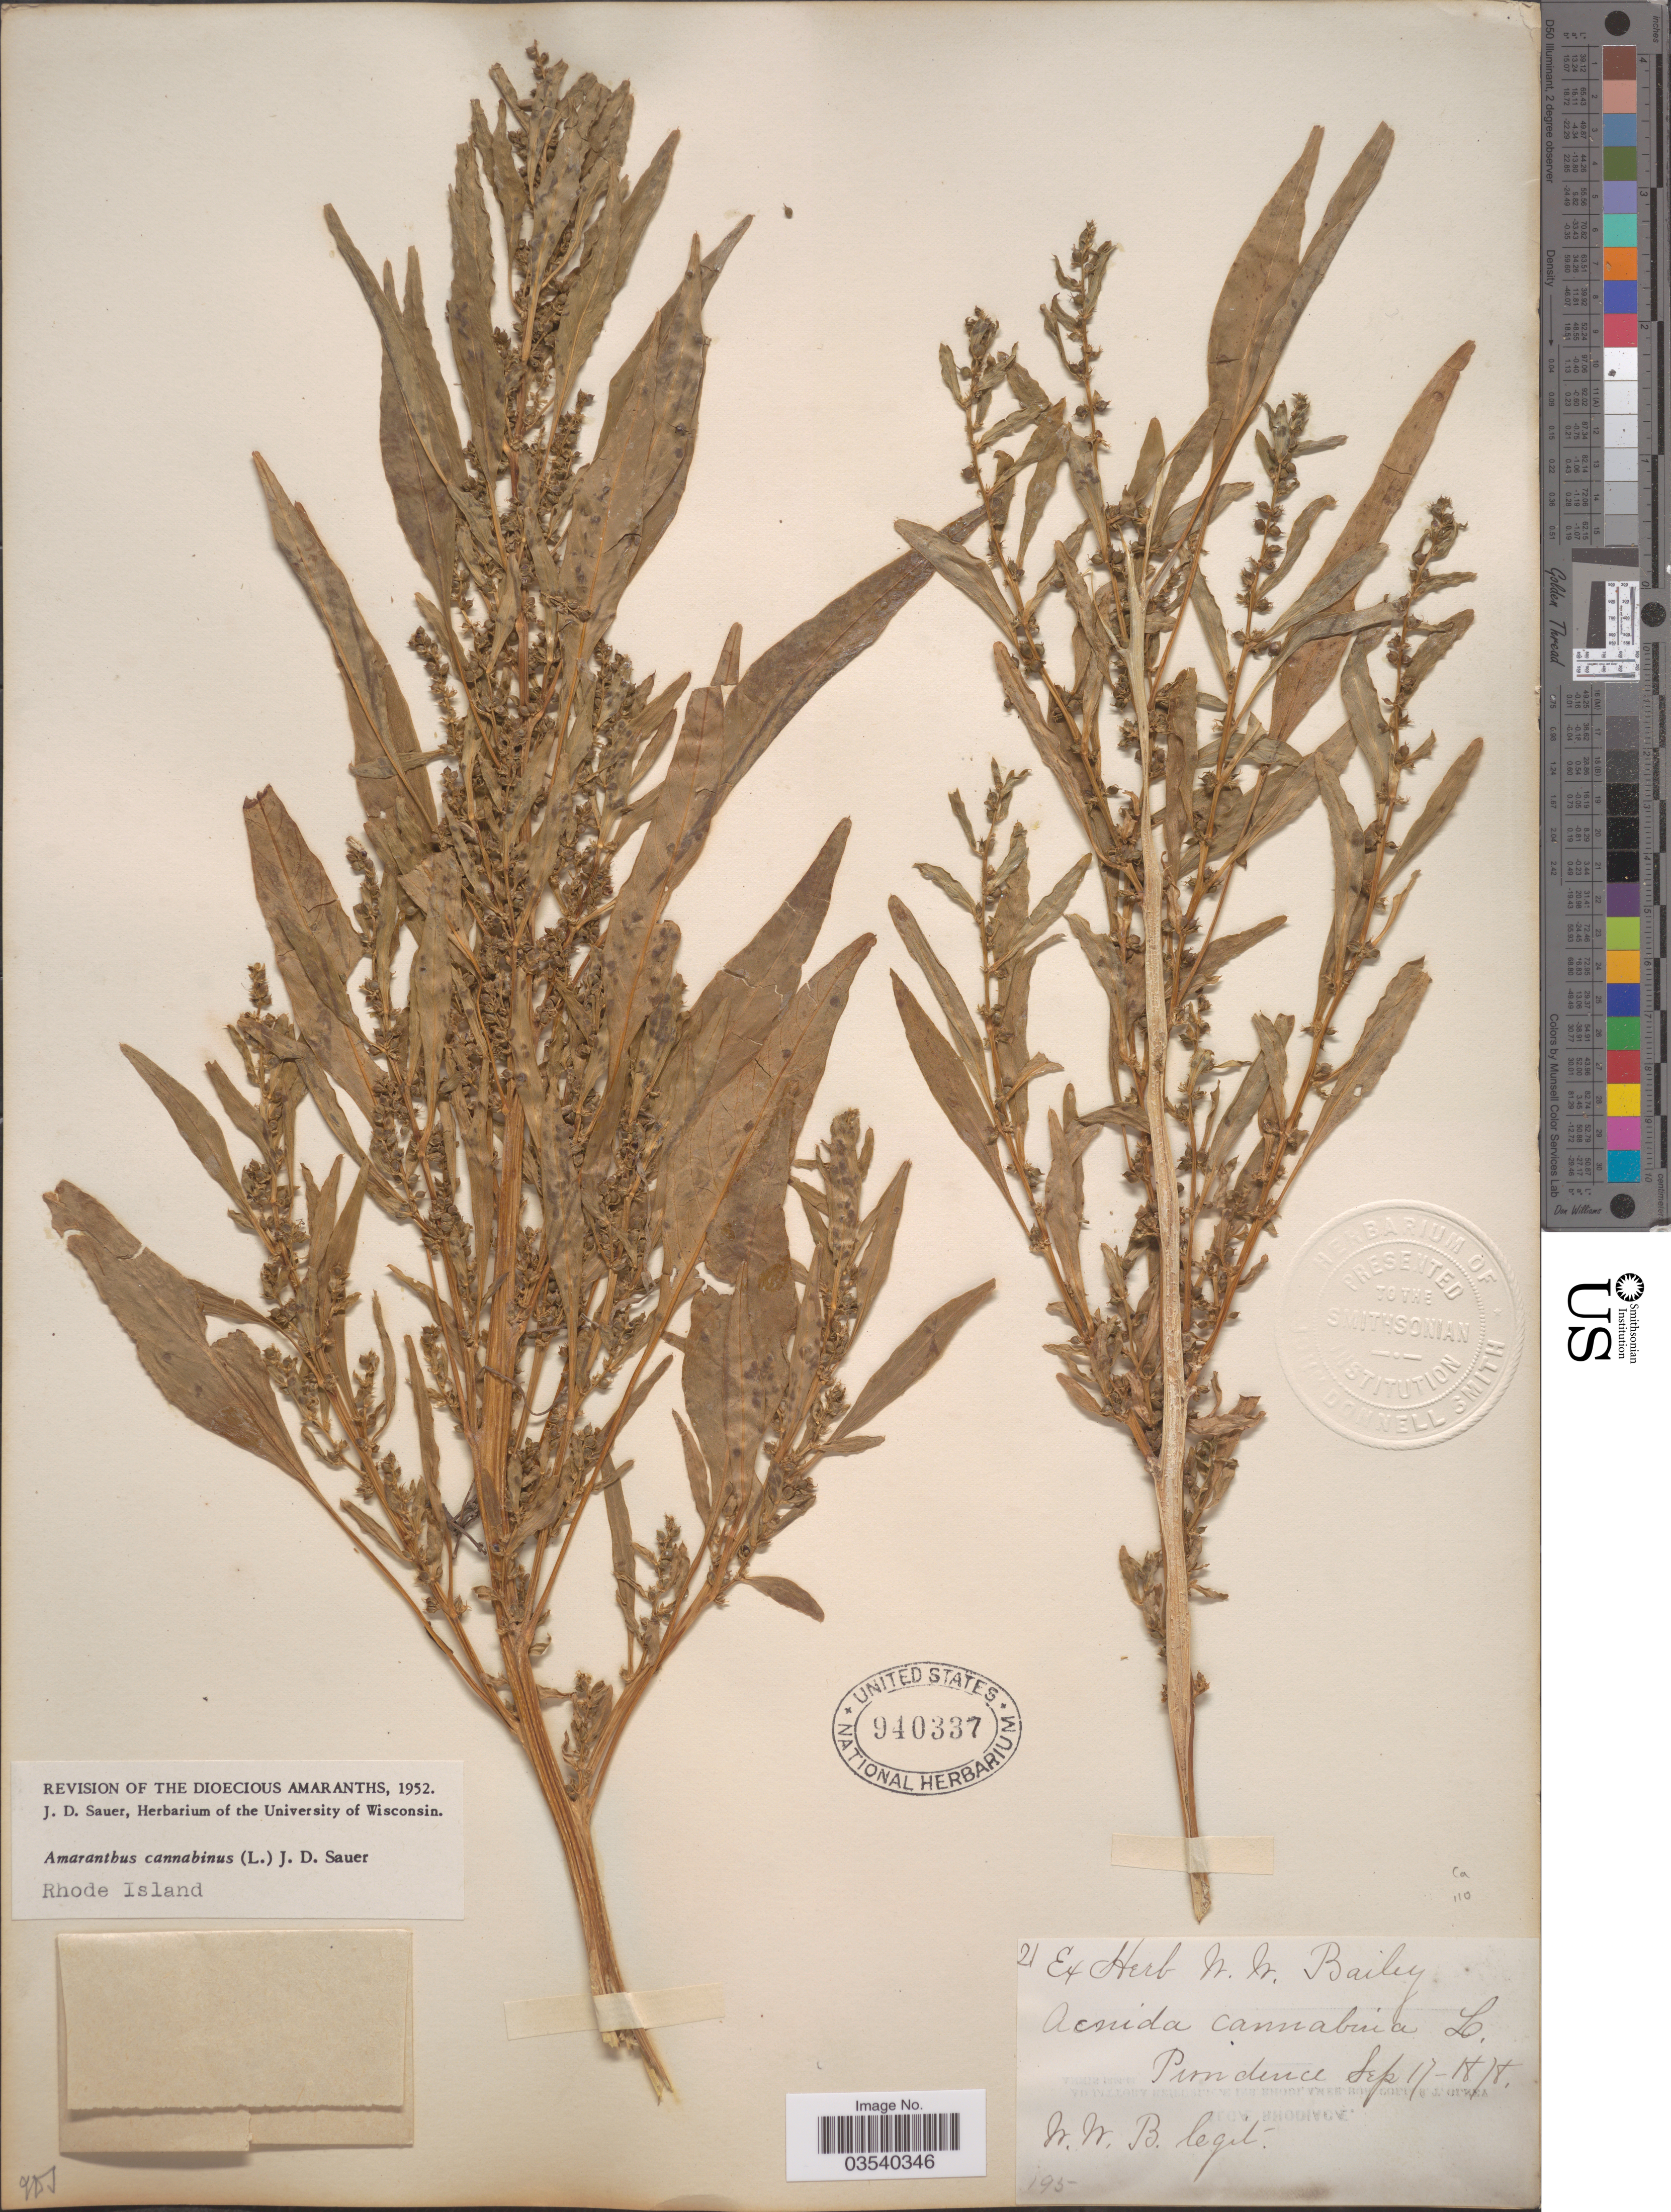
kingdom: Plantae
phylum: Tracheophyta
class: Magnoliopsida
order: Caryophyllales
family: Amaranthaceae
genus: Amaranthus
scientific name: Amaranthus cannabinus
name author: (L.) E.G. F. Sauer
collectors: N. Bailey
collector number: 21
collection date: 1878-09-17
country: United States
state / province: Rhode Island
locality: Providence.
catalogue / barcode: US 940337